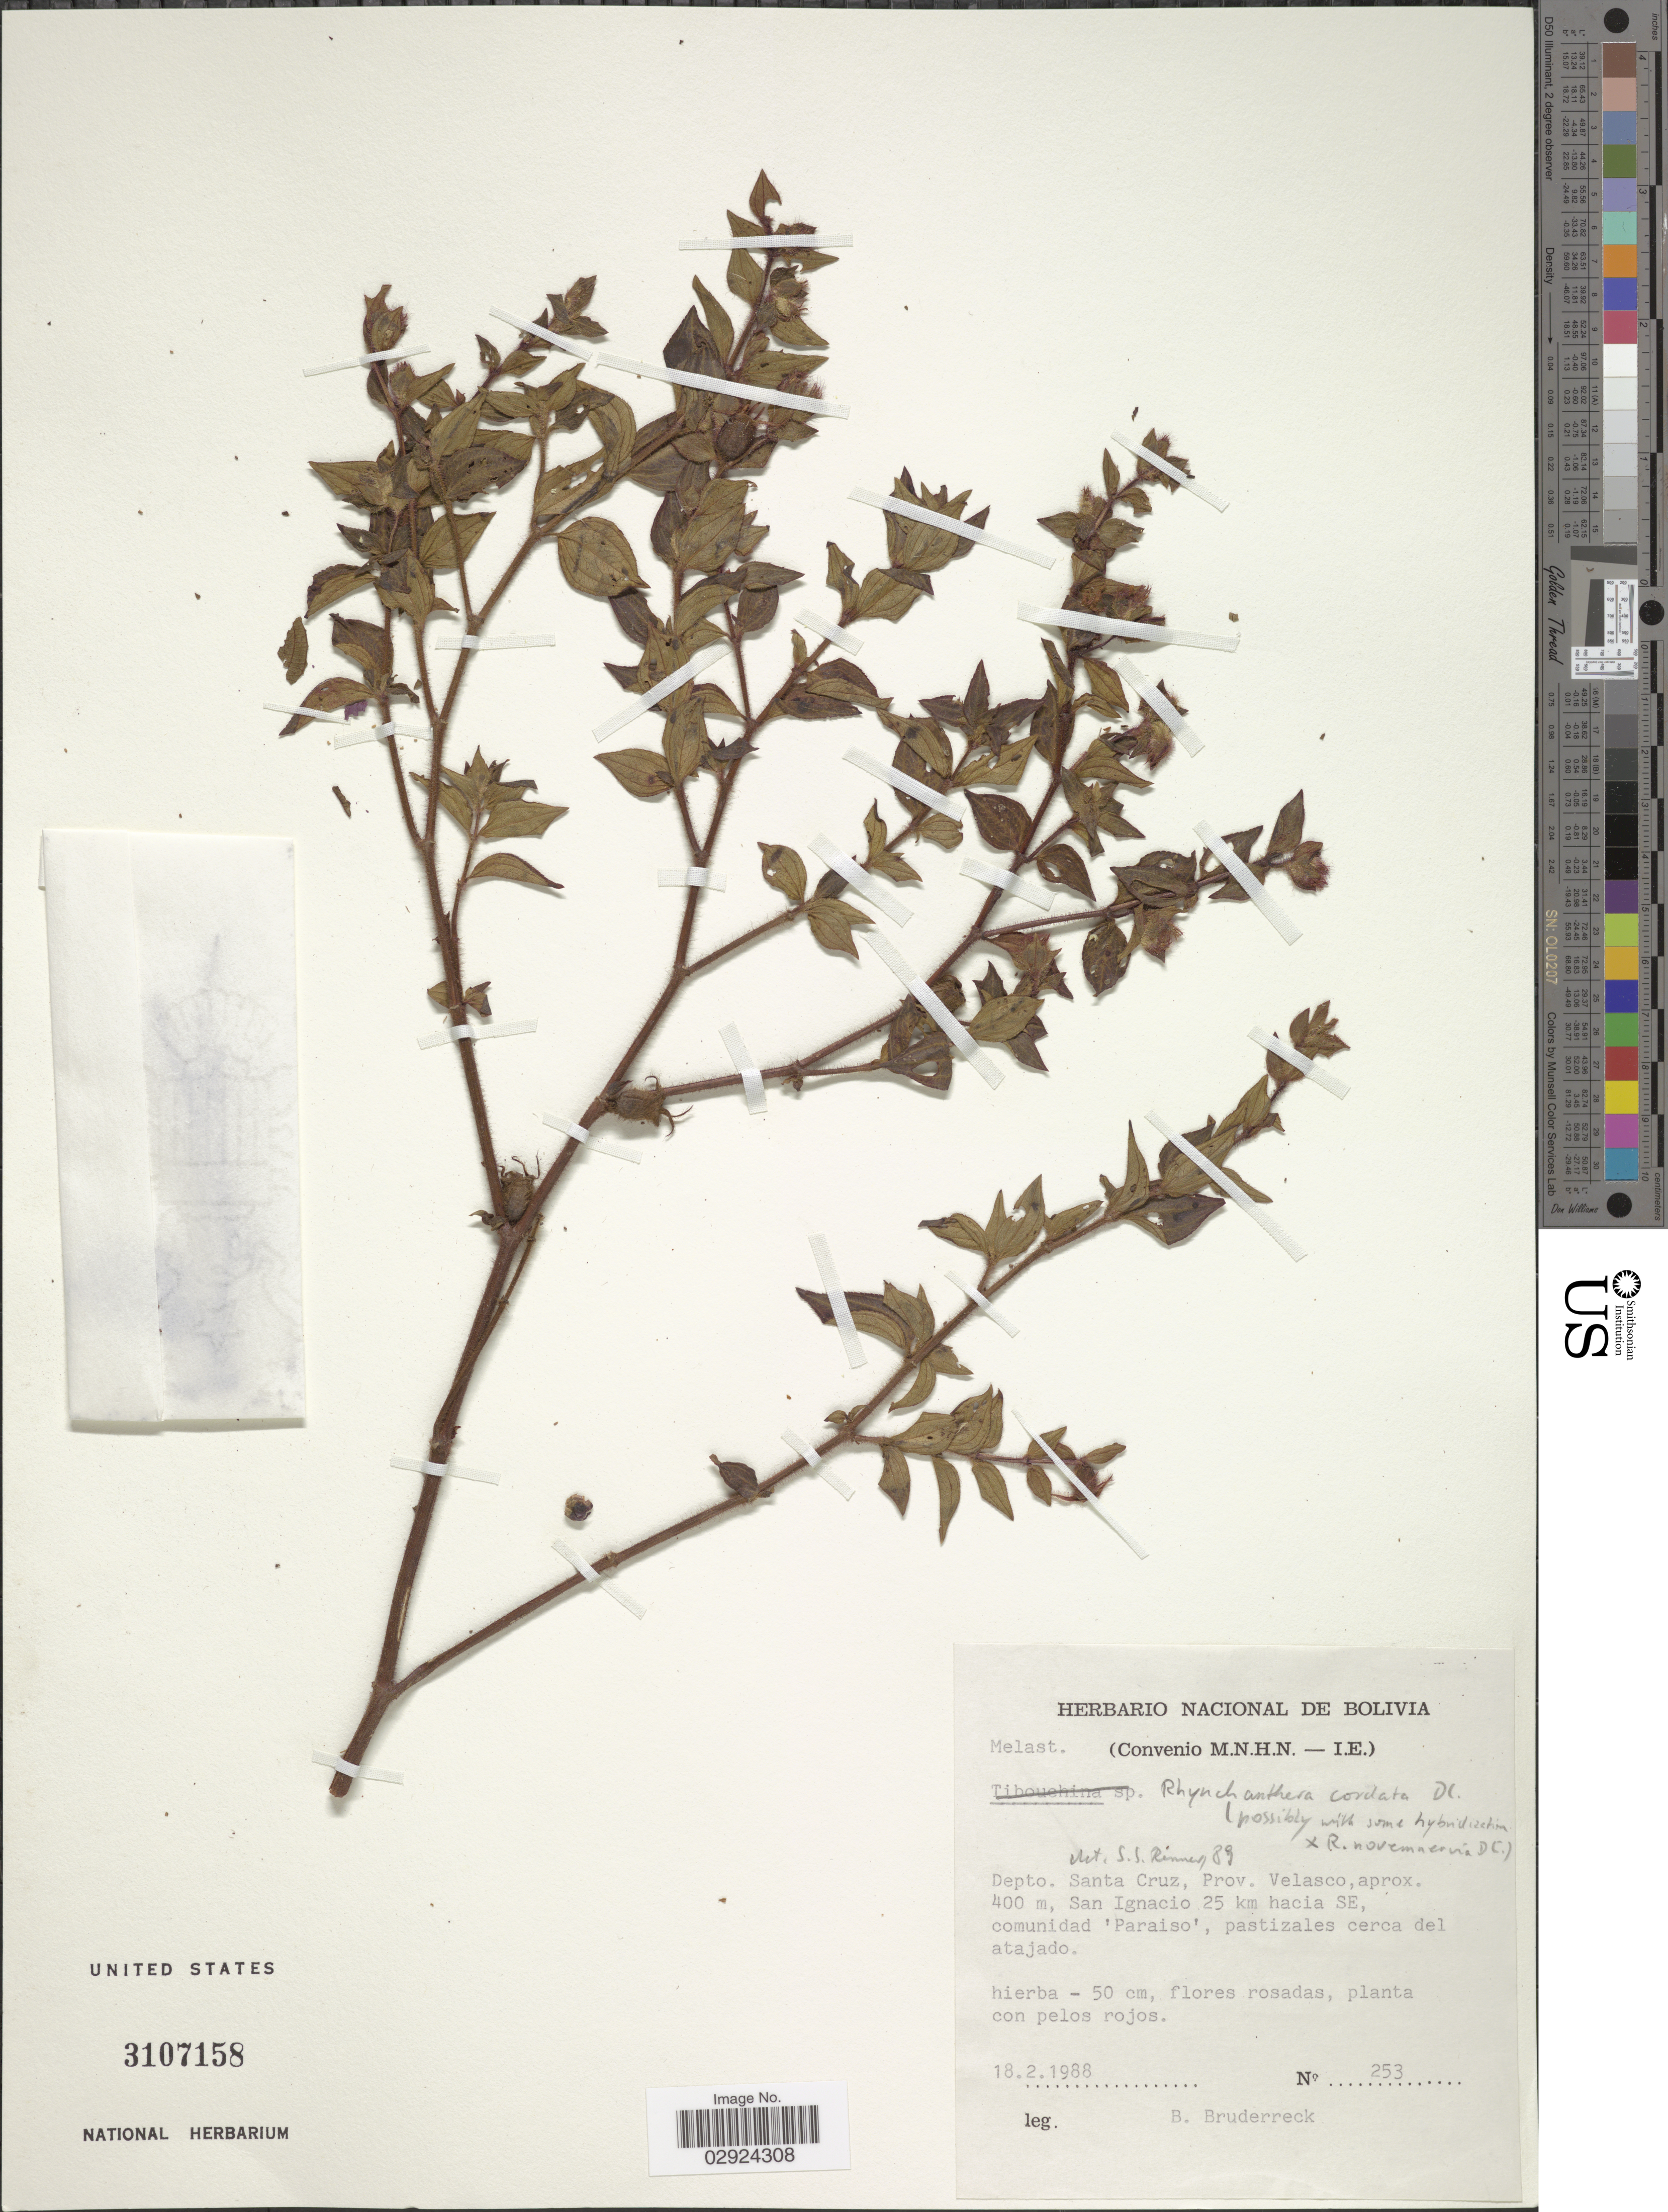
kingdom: Plantae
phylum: Tracheophyta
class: Magnoliopsida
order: Myrtales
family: Melastomataceae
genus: Rhynchanthera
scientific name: Rhynchanthera cordata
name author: DC.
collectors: B. Bruderreck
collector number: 253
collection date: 1988-02-18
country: Bolivia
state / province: Santa Cruz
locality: Depto. Santa Cruz, prov. Velasco, San Ignacio 25 km hacia SE, comunidad 'Paraiso', pastizales cerca del atajado.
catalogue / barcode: US 3107158